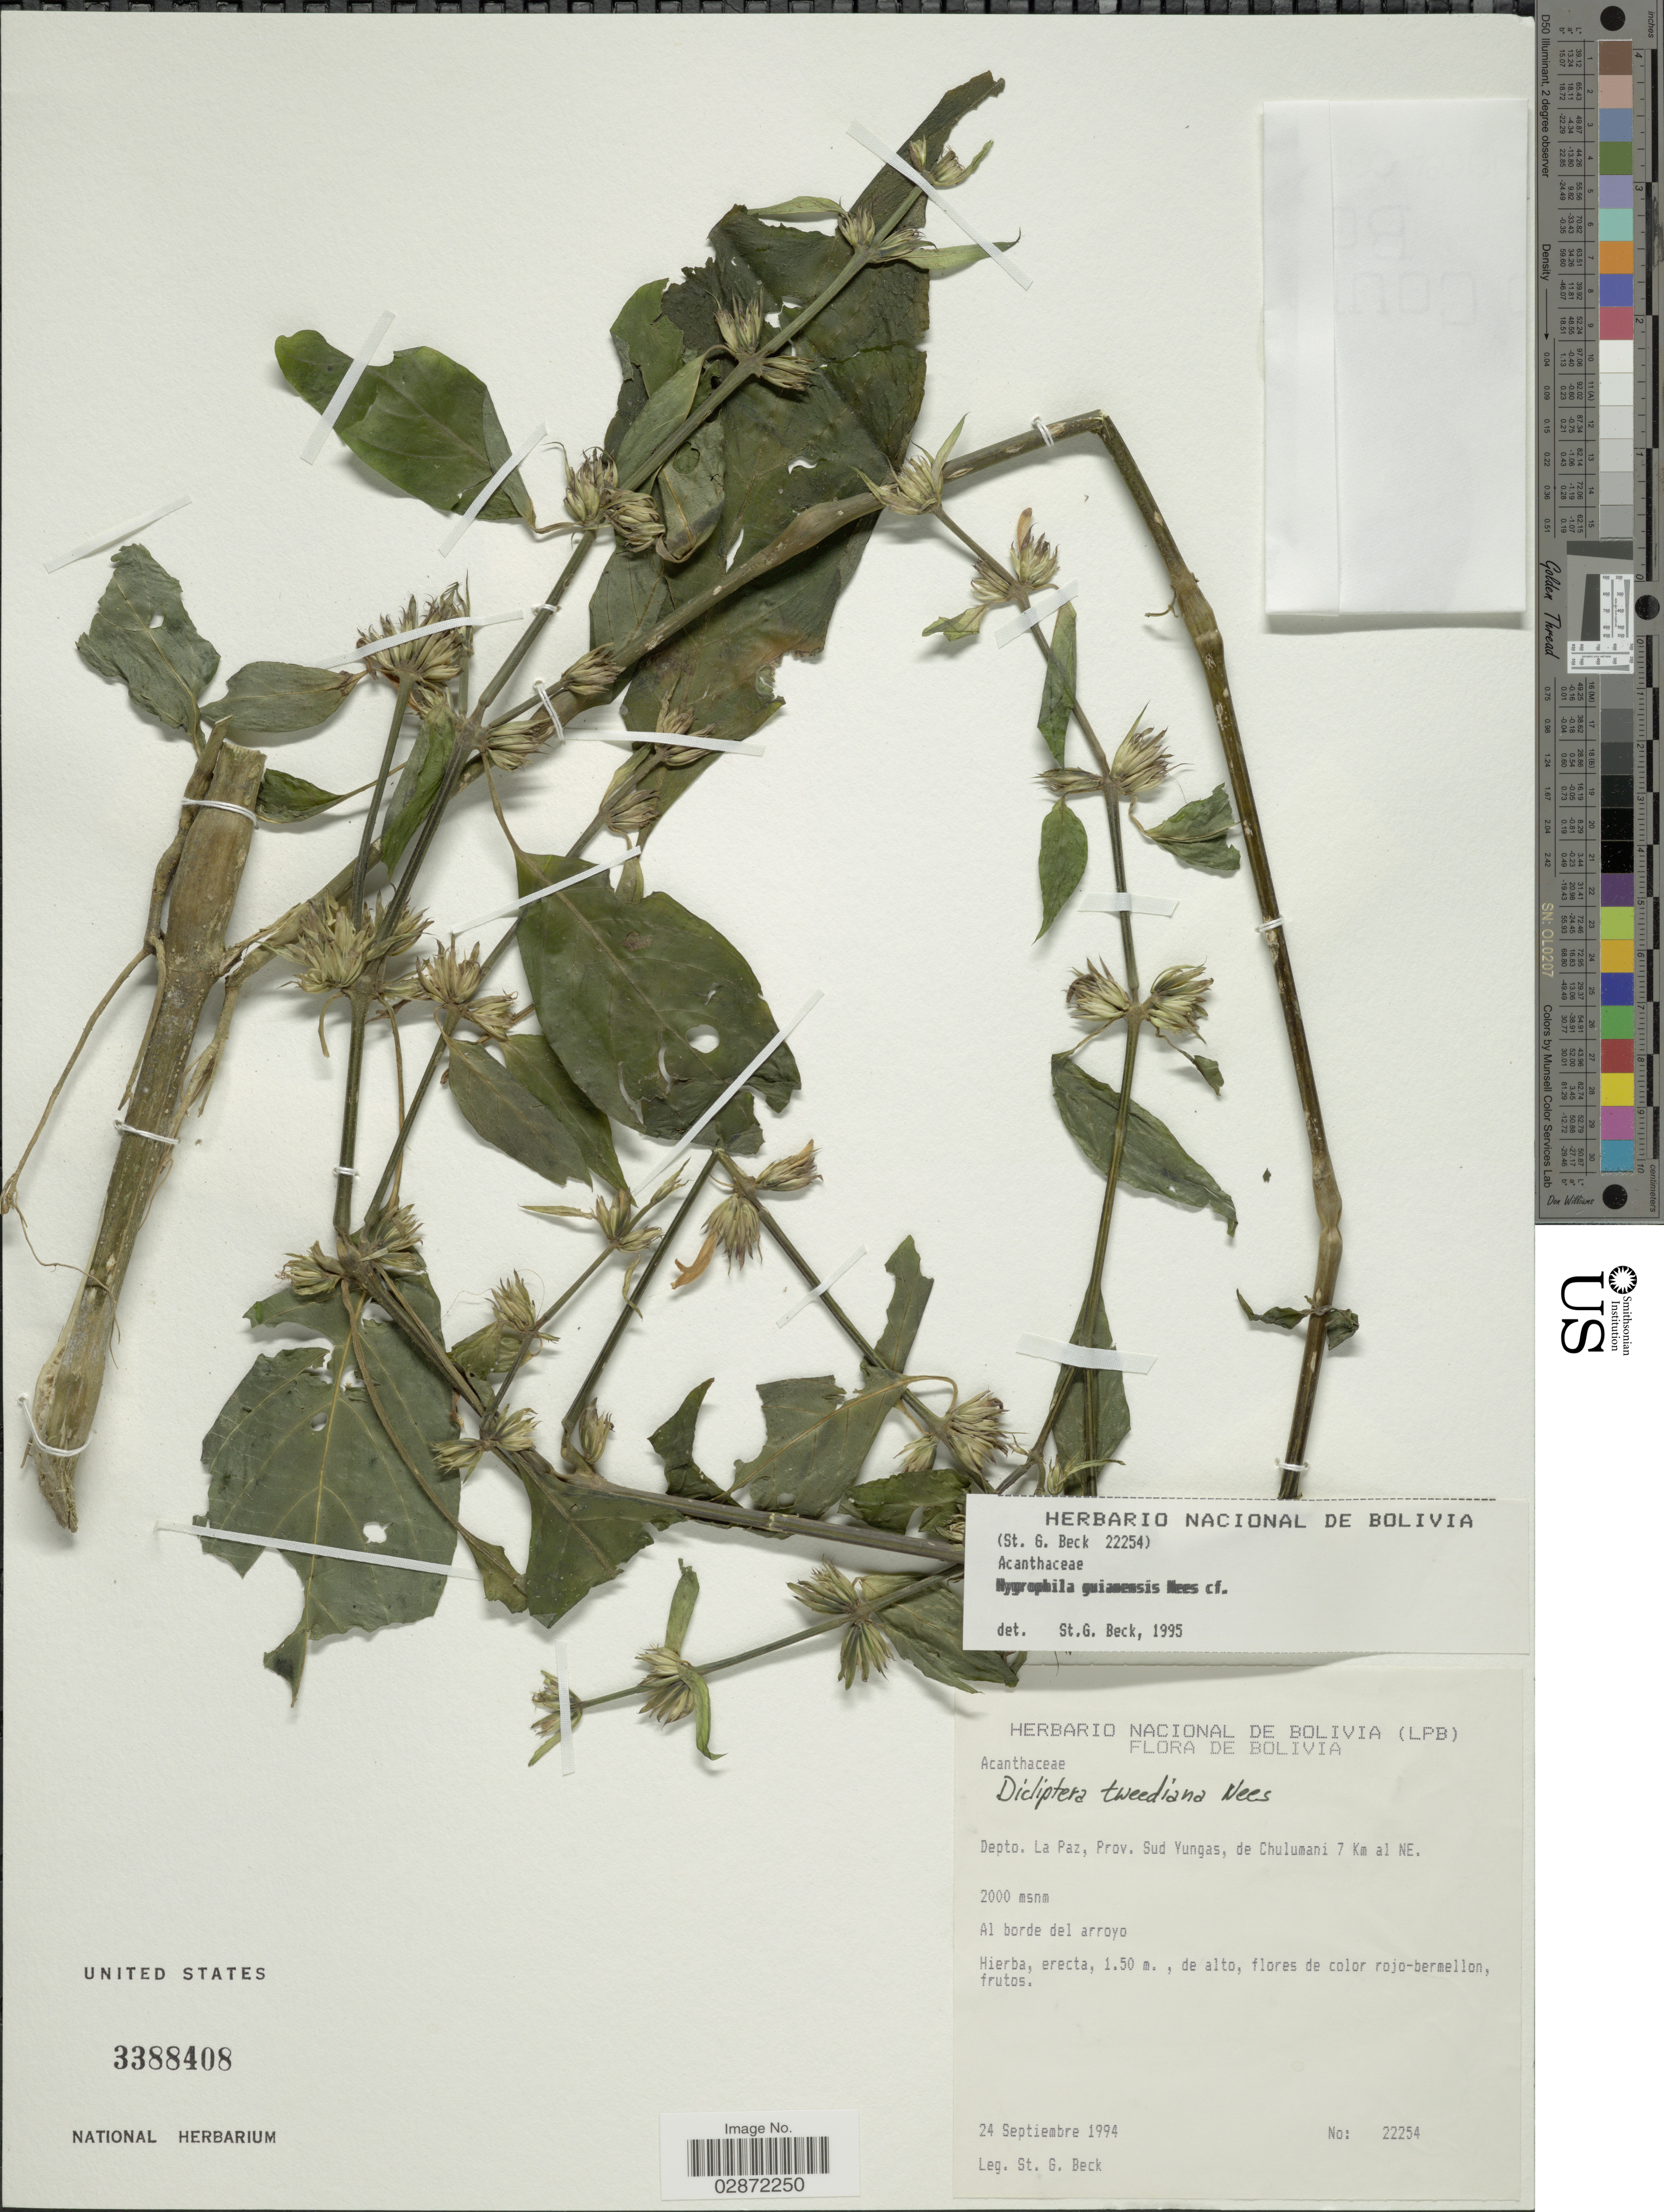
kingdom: Plantae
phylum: Tracheophyta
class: Magnoliopsida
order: Lamiales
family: Acanthaceae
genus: Dicliptera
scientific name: Dicliptera squarrosa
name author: Nees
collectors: S. Beck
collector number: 22254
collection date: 1994-09-24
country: Bolivia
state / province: La Paz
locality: Depto. La Paz, Prov. Sud Yungas, de Chulumani 7 Km al NE.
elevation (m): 2000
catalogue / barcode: US 3388408